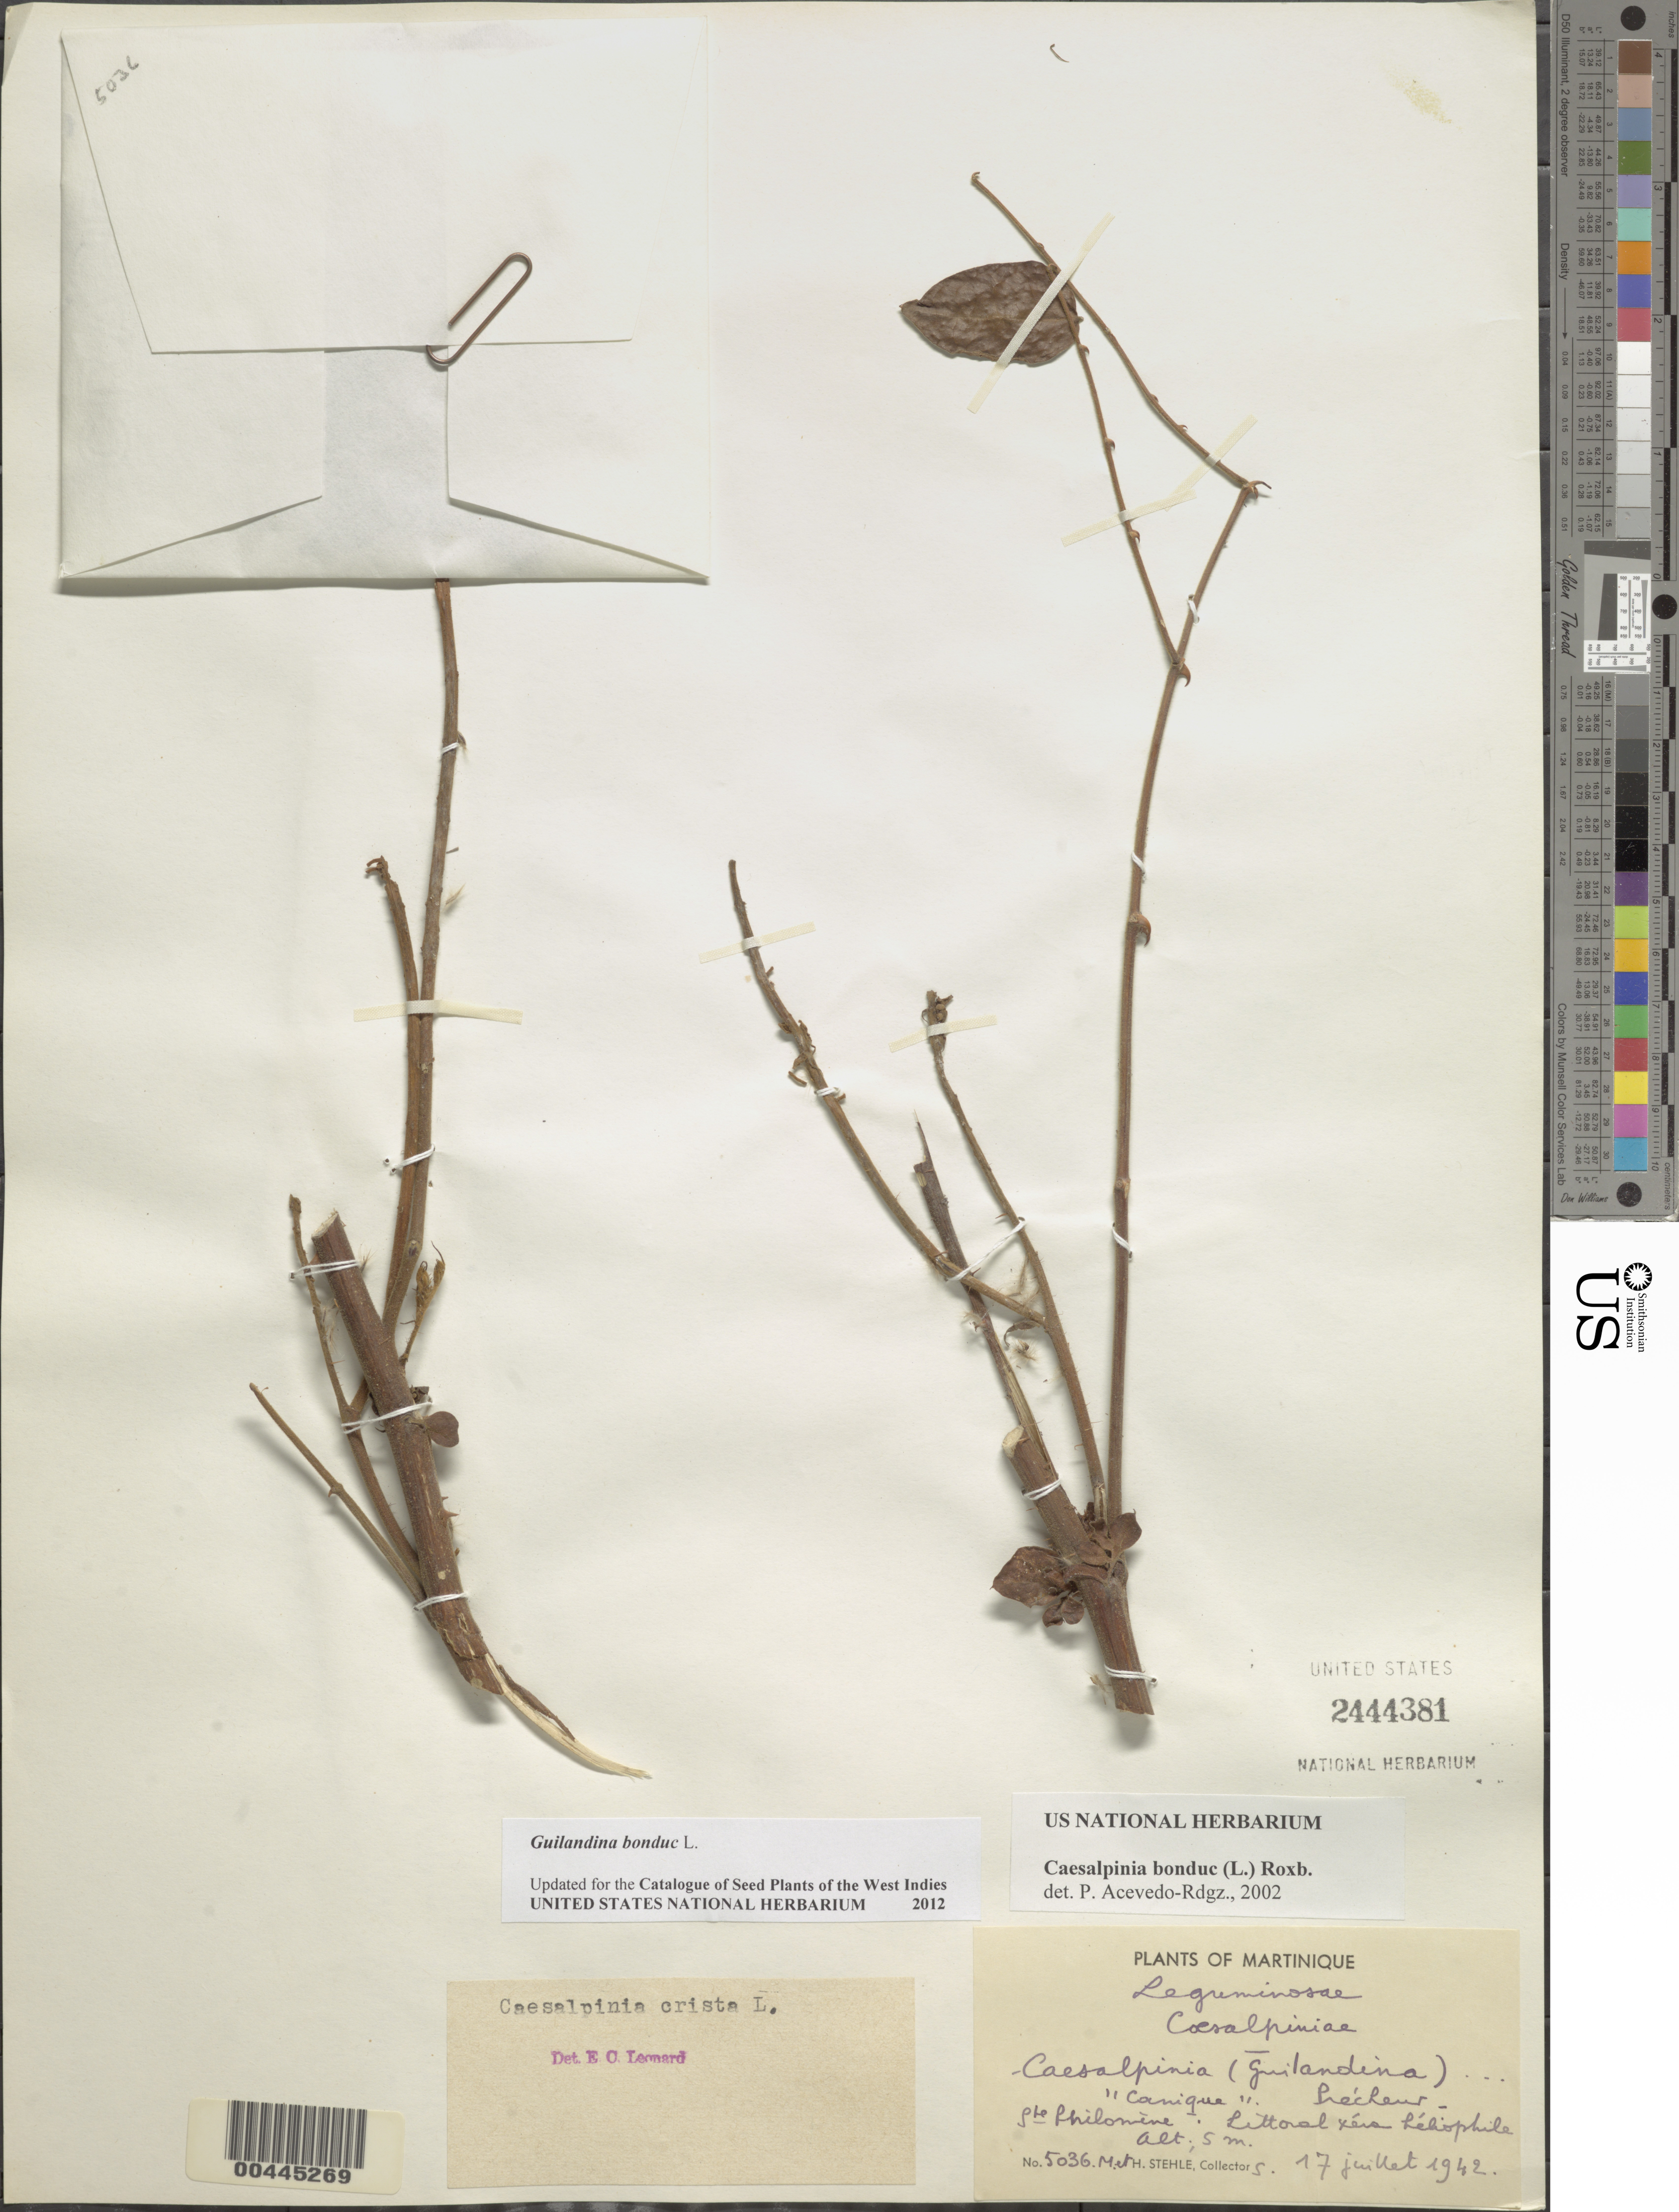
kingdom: Plantae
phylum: Tracheophyta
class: Magnoliopsida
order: Fabales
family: Fabaceae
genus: Guilandina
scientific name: Guilandina bonduc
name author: L.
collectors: M. Stehlé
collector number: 5036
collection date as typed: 17 Jul 1942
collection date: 1942-07-17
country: Martinique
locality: St. philonine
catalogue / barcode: US 2444381